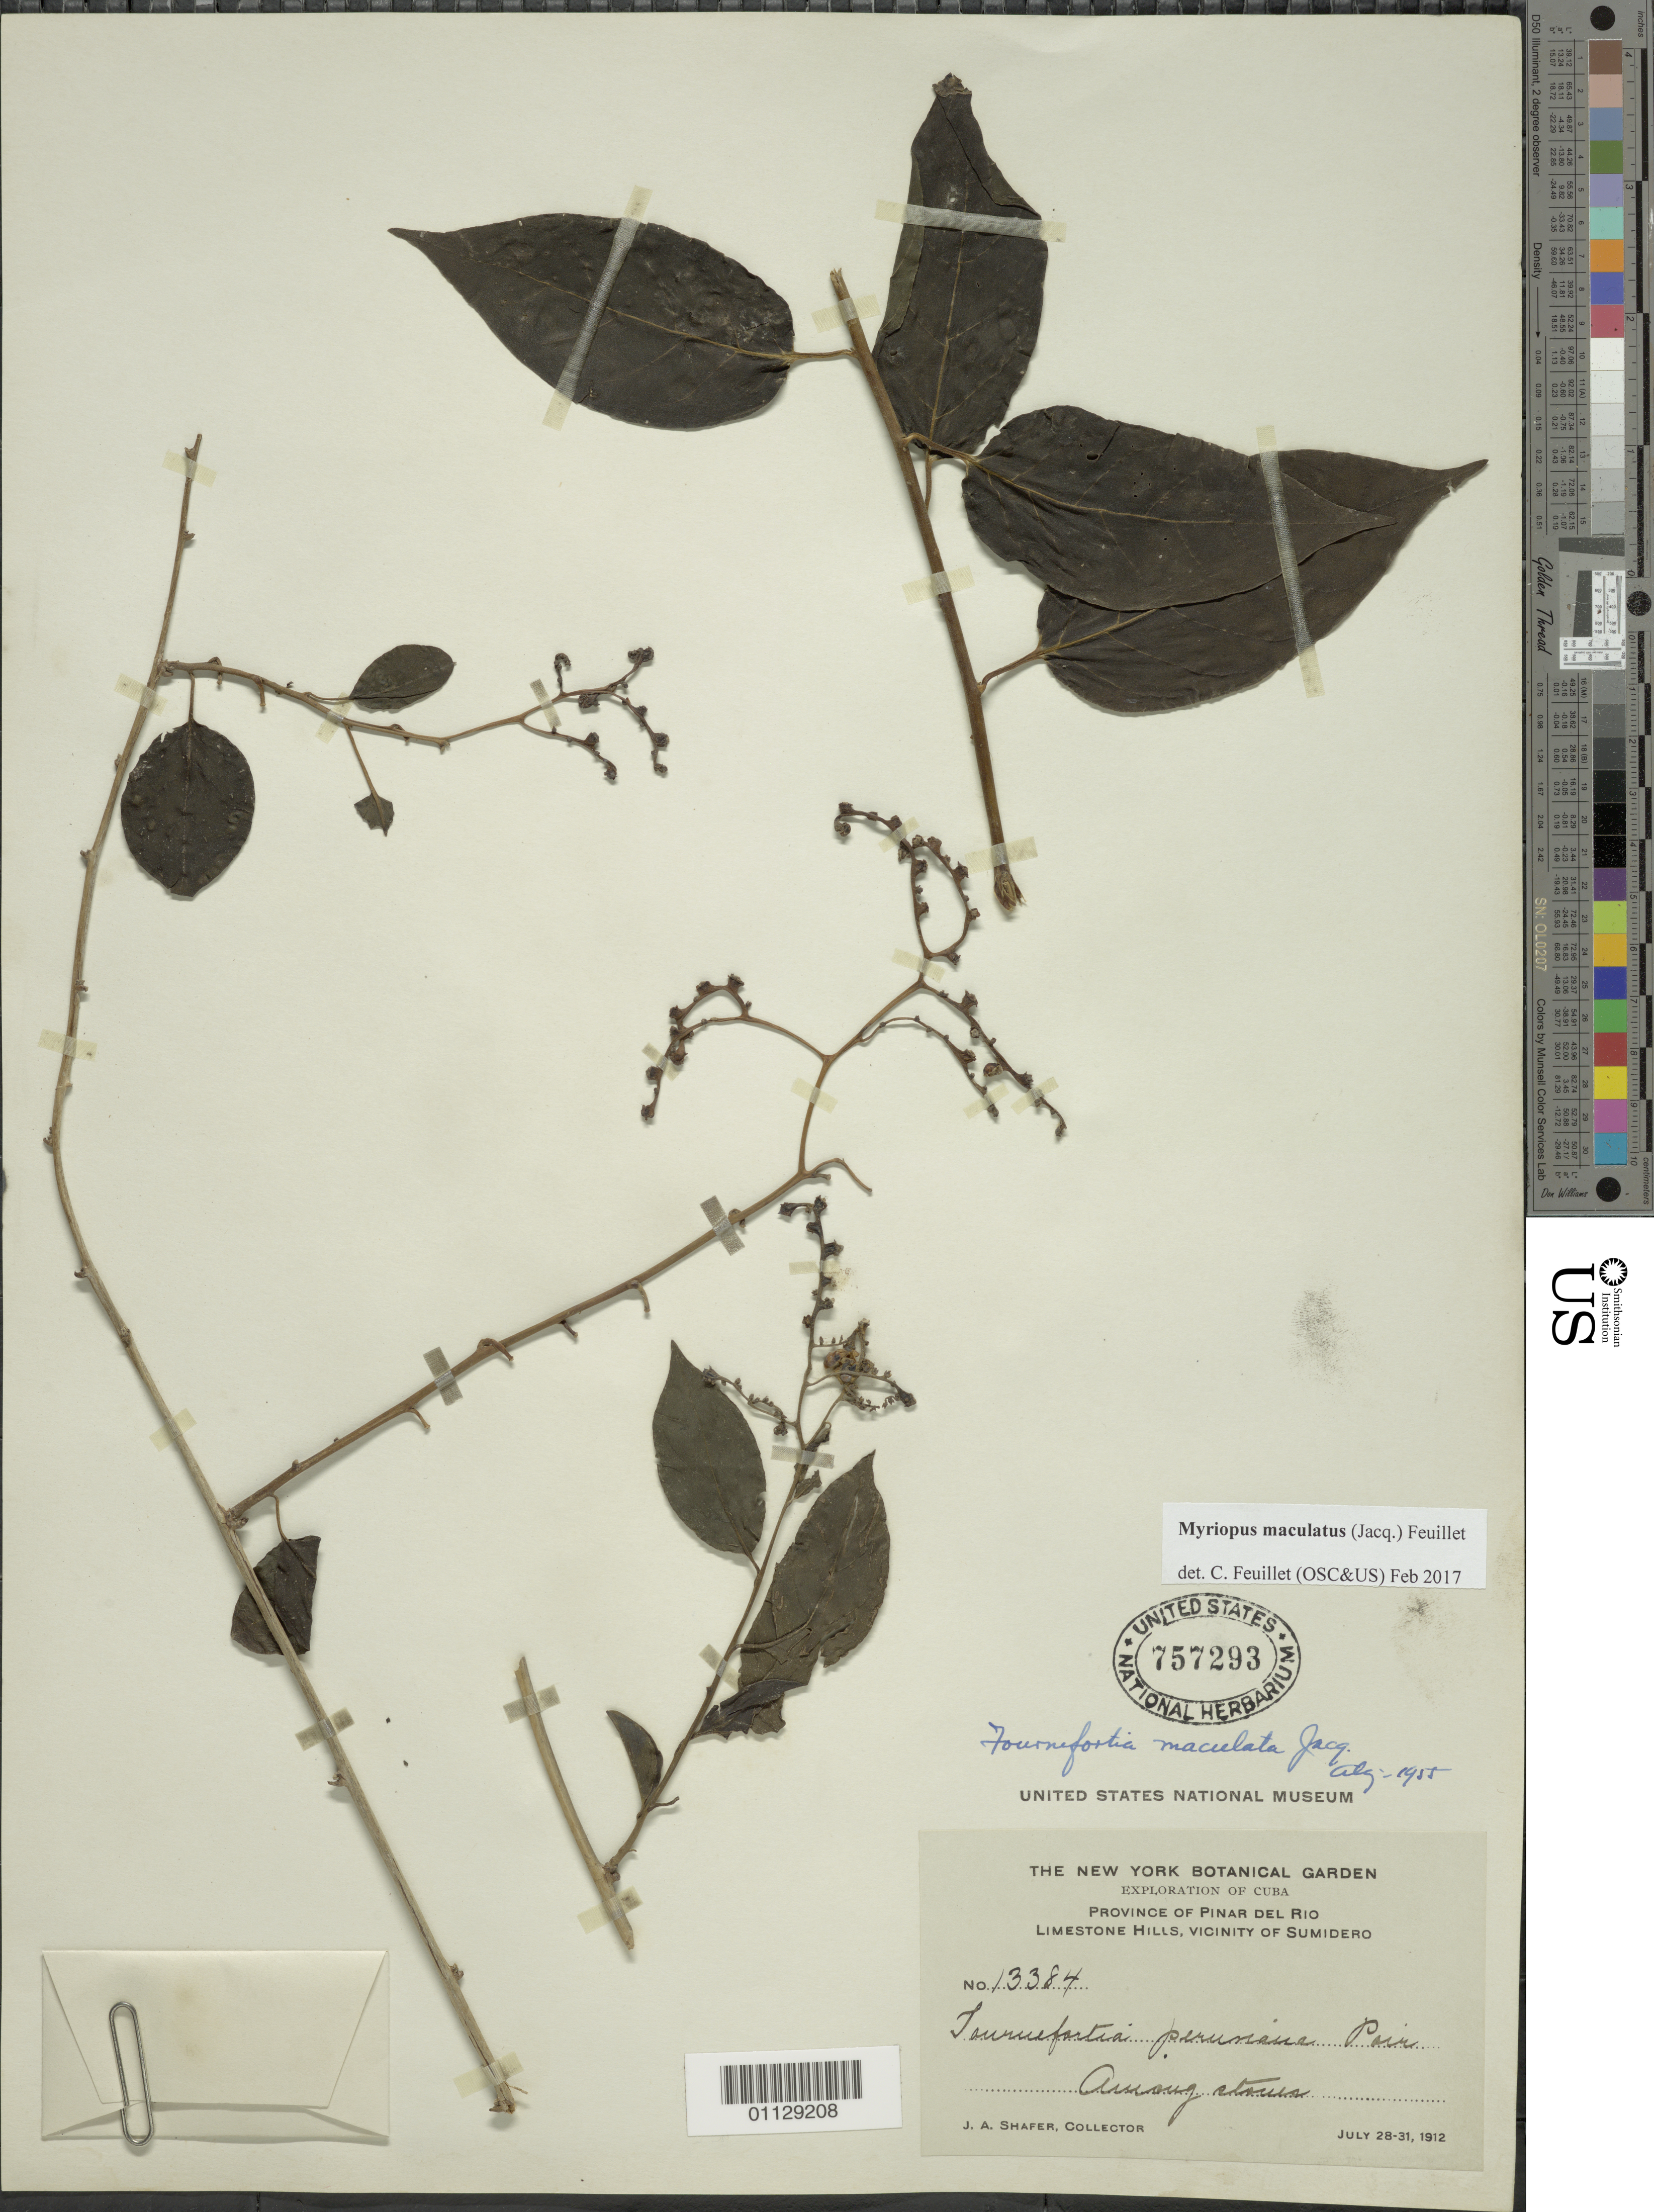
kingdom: Plantae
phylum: Tracheophyta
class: Magnoliopsida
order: Boraginales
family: Heliotropiaceae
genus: Myriopus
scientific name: Myriopus maculatus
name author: (Jacq.) Feuillet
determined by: Feuillet, C.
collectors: J. A. Shafer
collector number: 13384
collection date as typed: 28 Jul 1912 to 31 Jul 1912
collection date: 1912-07-28/1912-07-31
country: Cuba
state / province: Pinar del Rio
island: Cuba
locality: Limestone Hills, Vicinity of Sumidero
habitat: Among stones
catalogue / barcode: US 757293